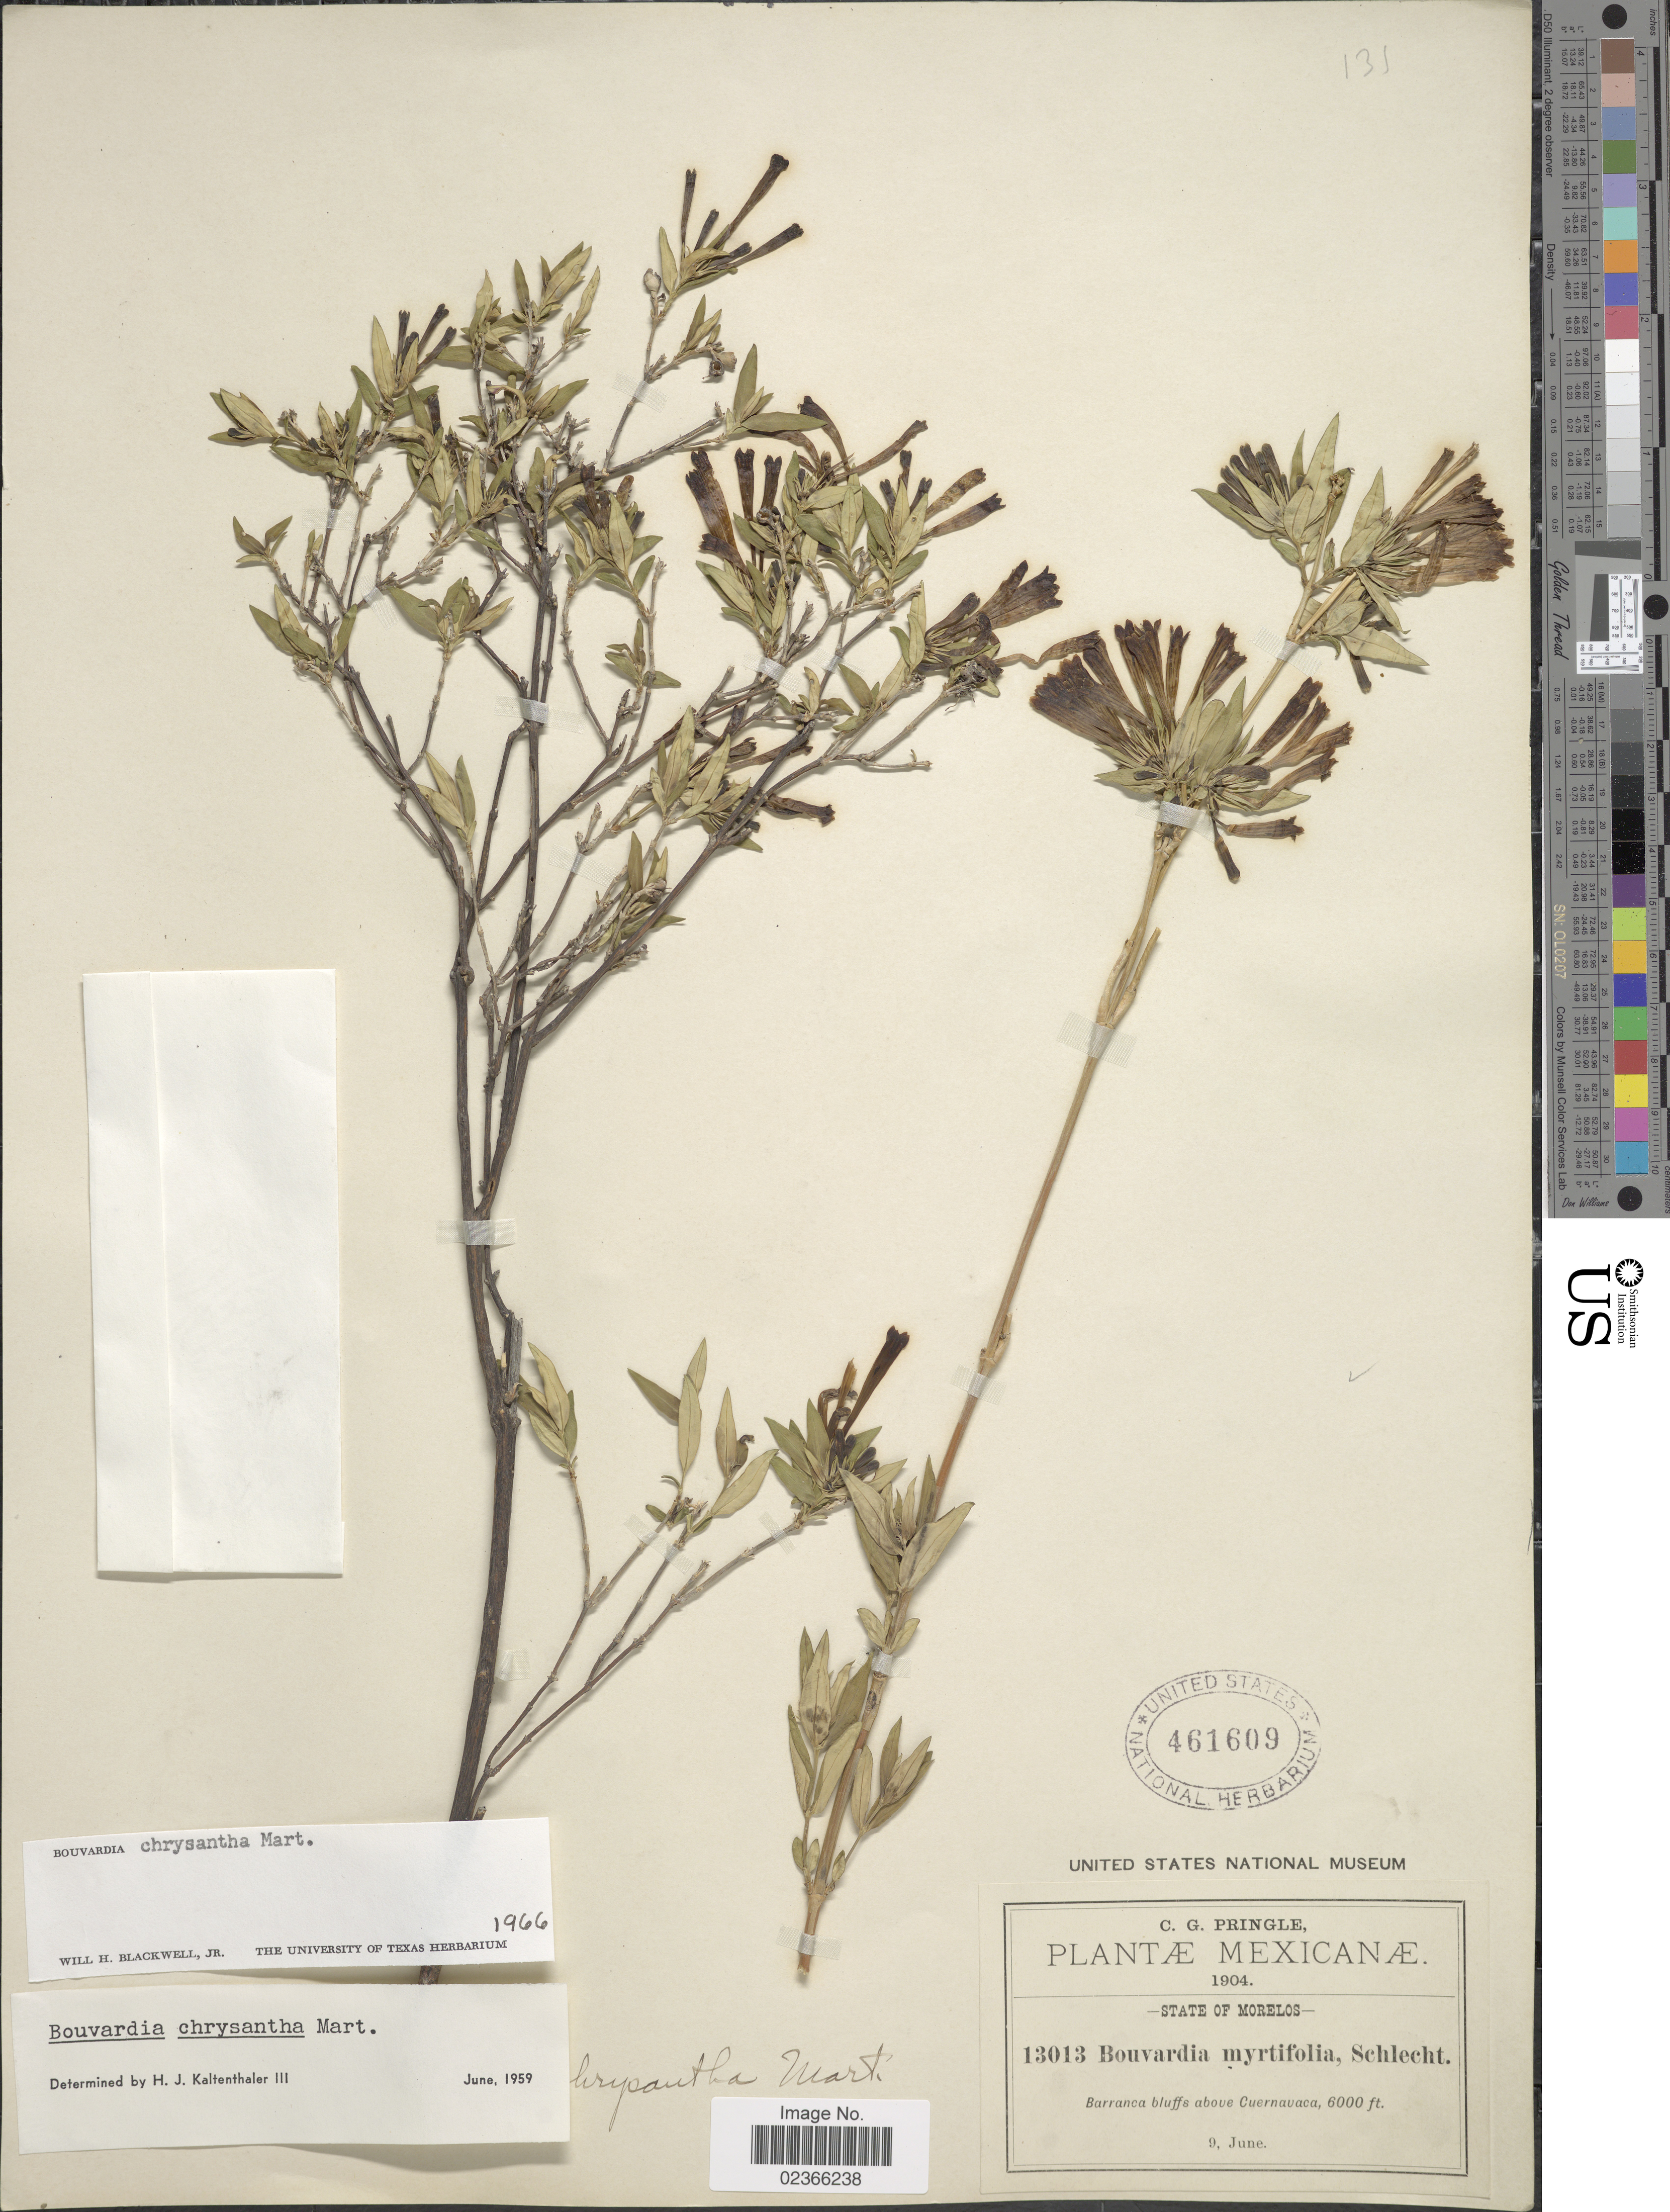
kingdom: Plantae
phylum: Tracheophyta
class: Magnoliopsida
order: Gentianales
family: Rubiaceae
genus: Bouvardia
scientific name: Bouvardia chrysantha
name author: Mart.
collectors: C. G. Pringle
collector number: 13013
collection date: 1904-06-09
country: Mexico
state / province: Morelos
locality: State of Morelos. Barranca bluffs above Cuernavaca.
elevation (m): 1829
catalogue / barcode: US 461609